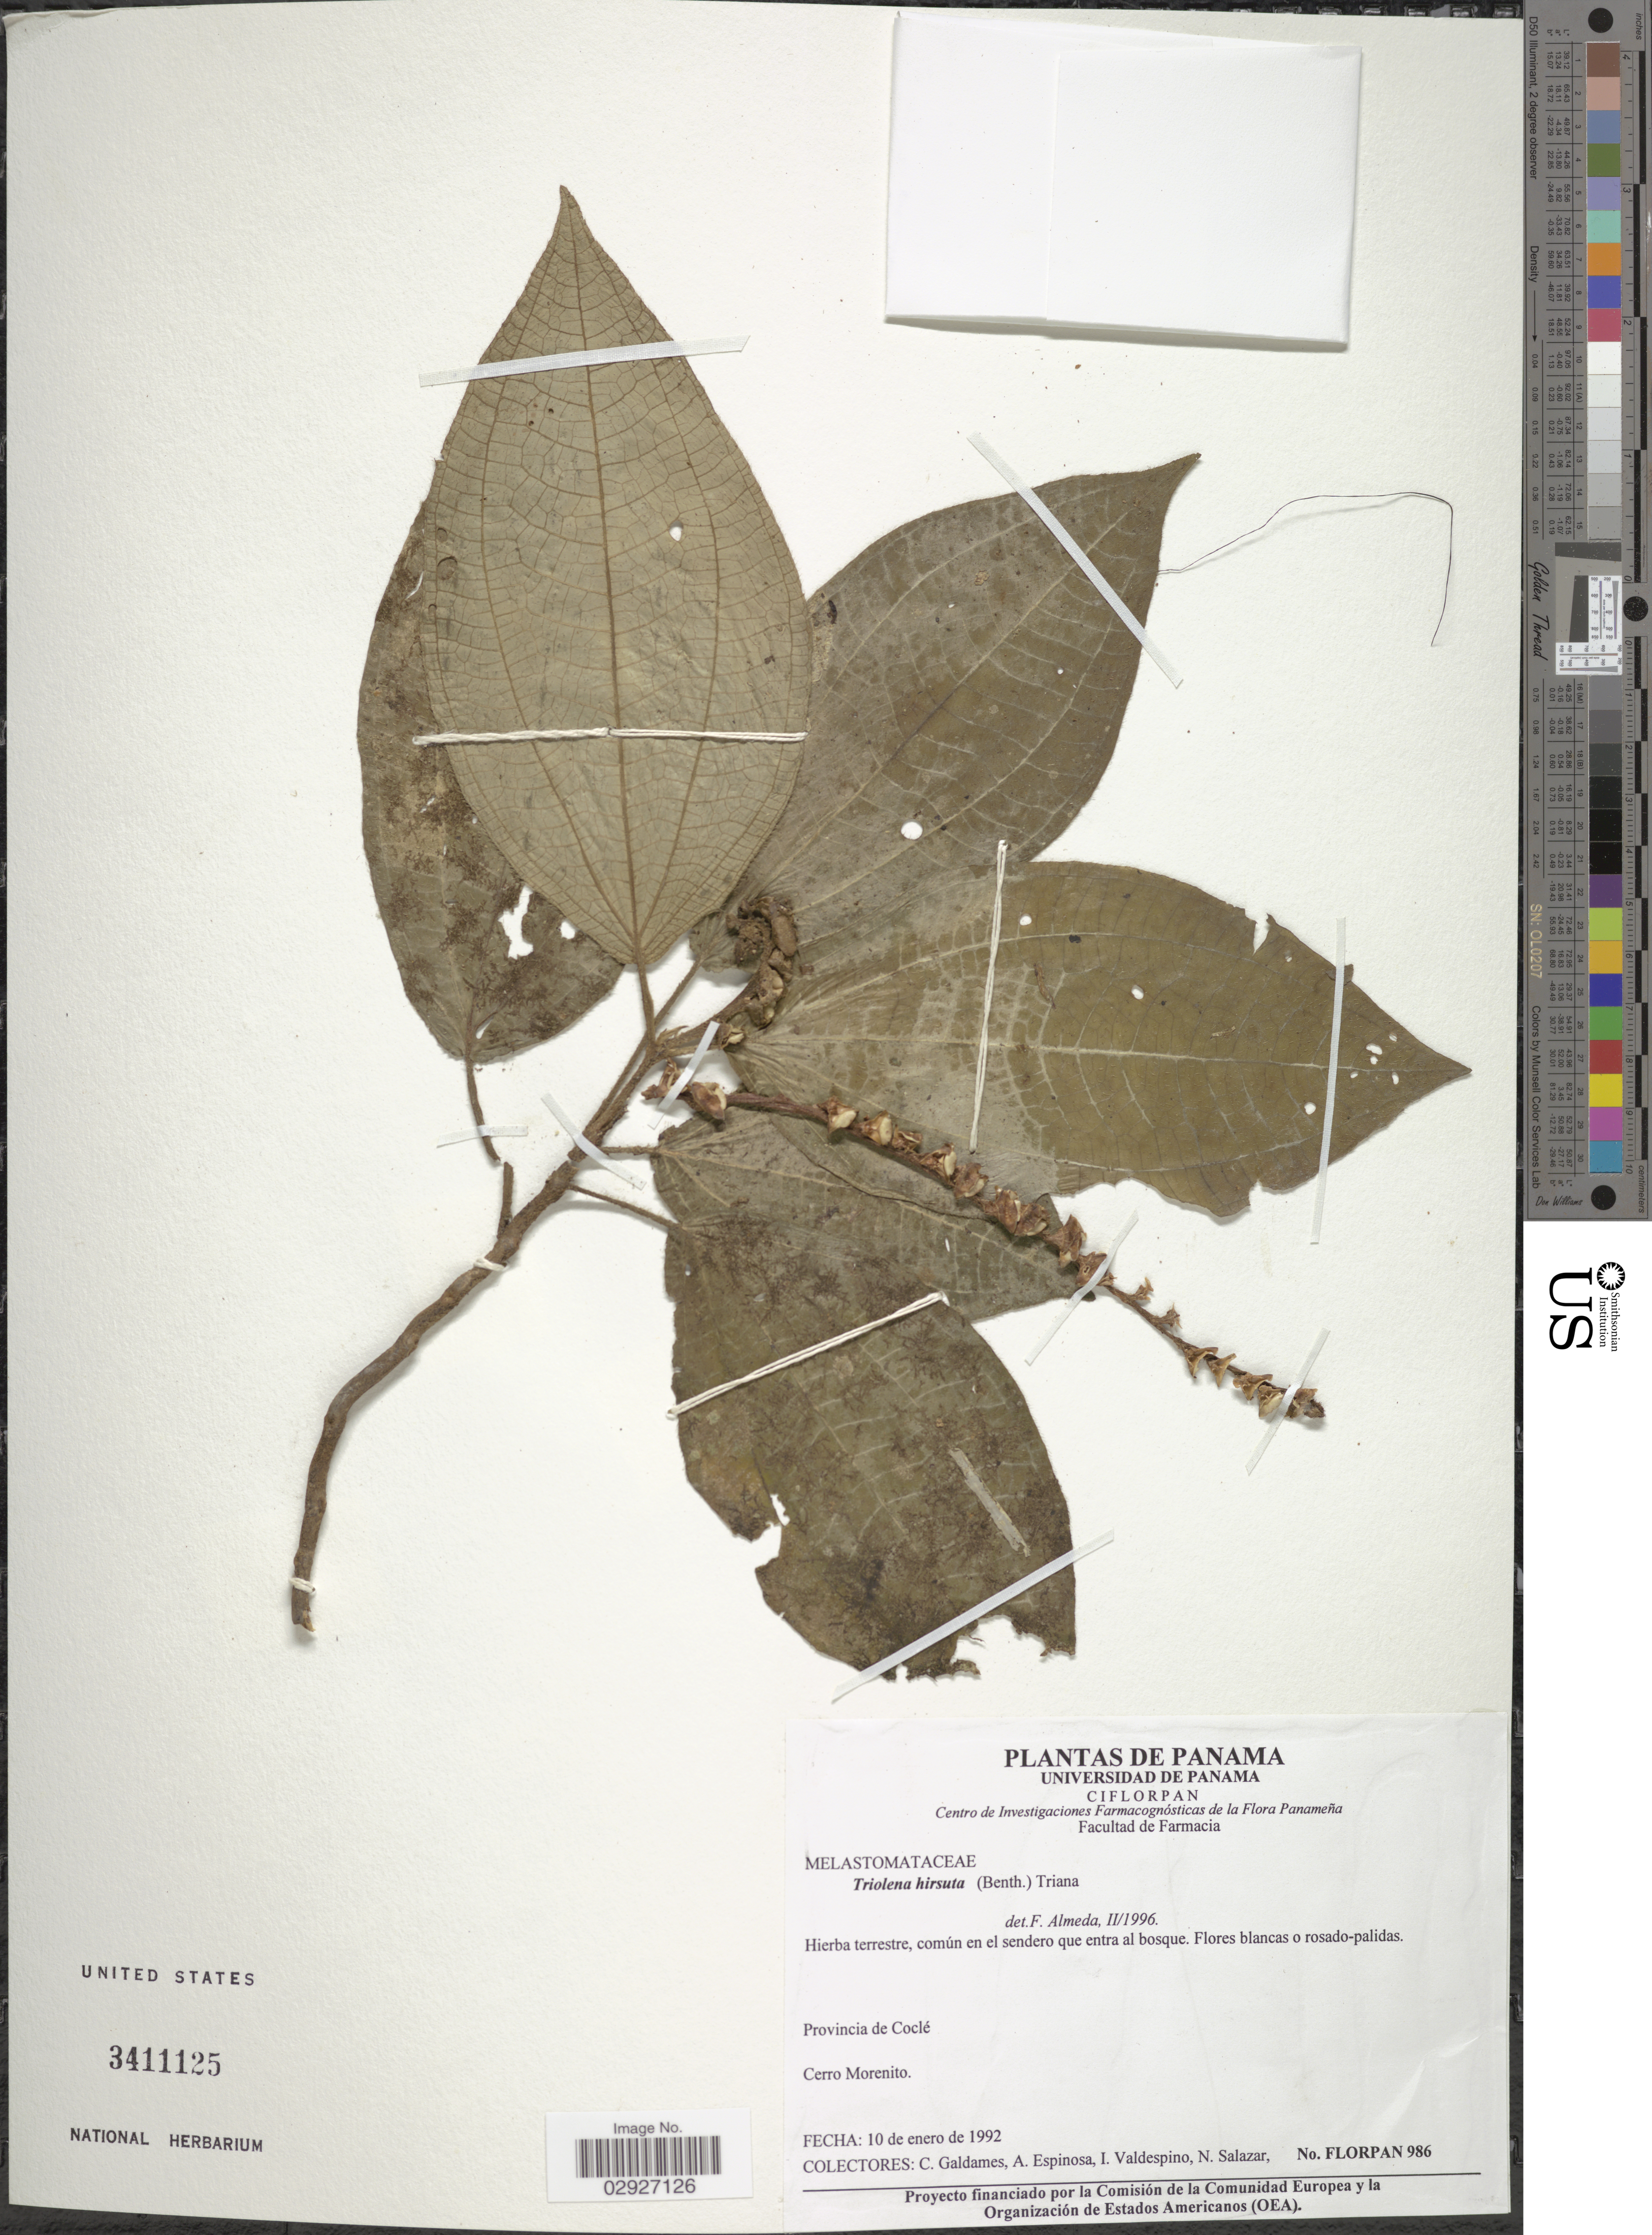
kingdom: Plantae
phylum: Tracheophyta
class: Magnoliopsida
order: Myrtales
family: Melastomataceae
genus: Triolena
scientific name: Triolena hirsuta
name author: (Benth.) Triana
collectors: C. Galdames, A. Espinosa, I. Valdespino & N. Salazar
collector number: FLORPAN986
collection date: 1992-01-10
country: Panama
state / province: Coclé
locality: Cerro Morenito.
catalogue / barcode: US 3411125